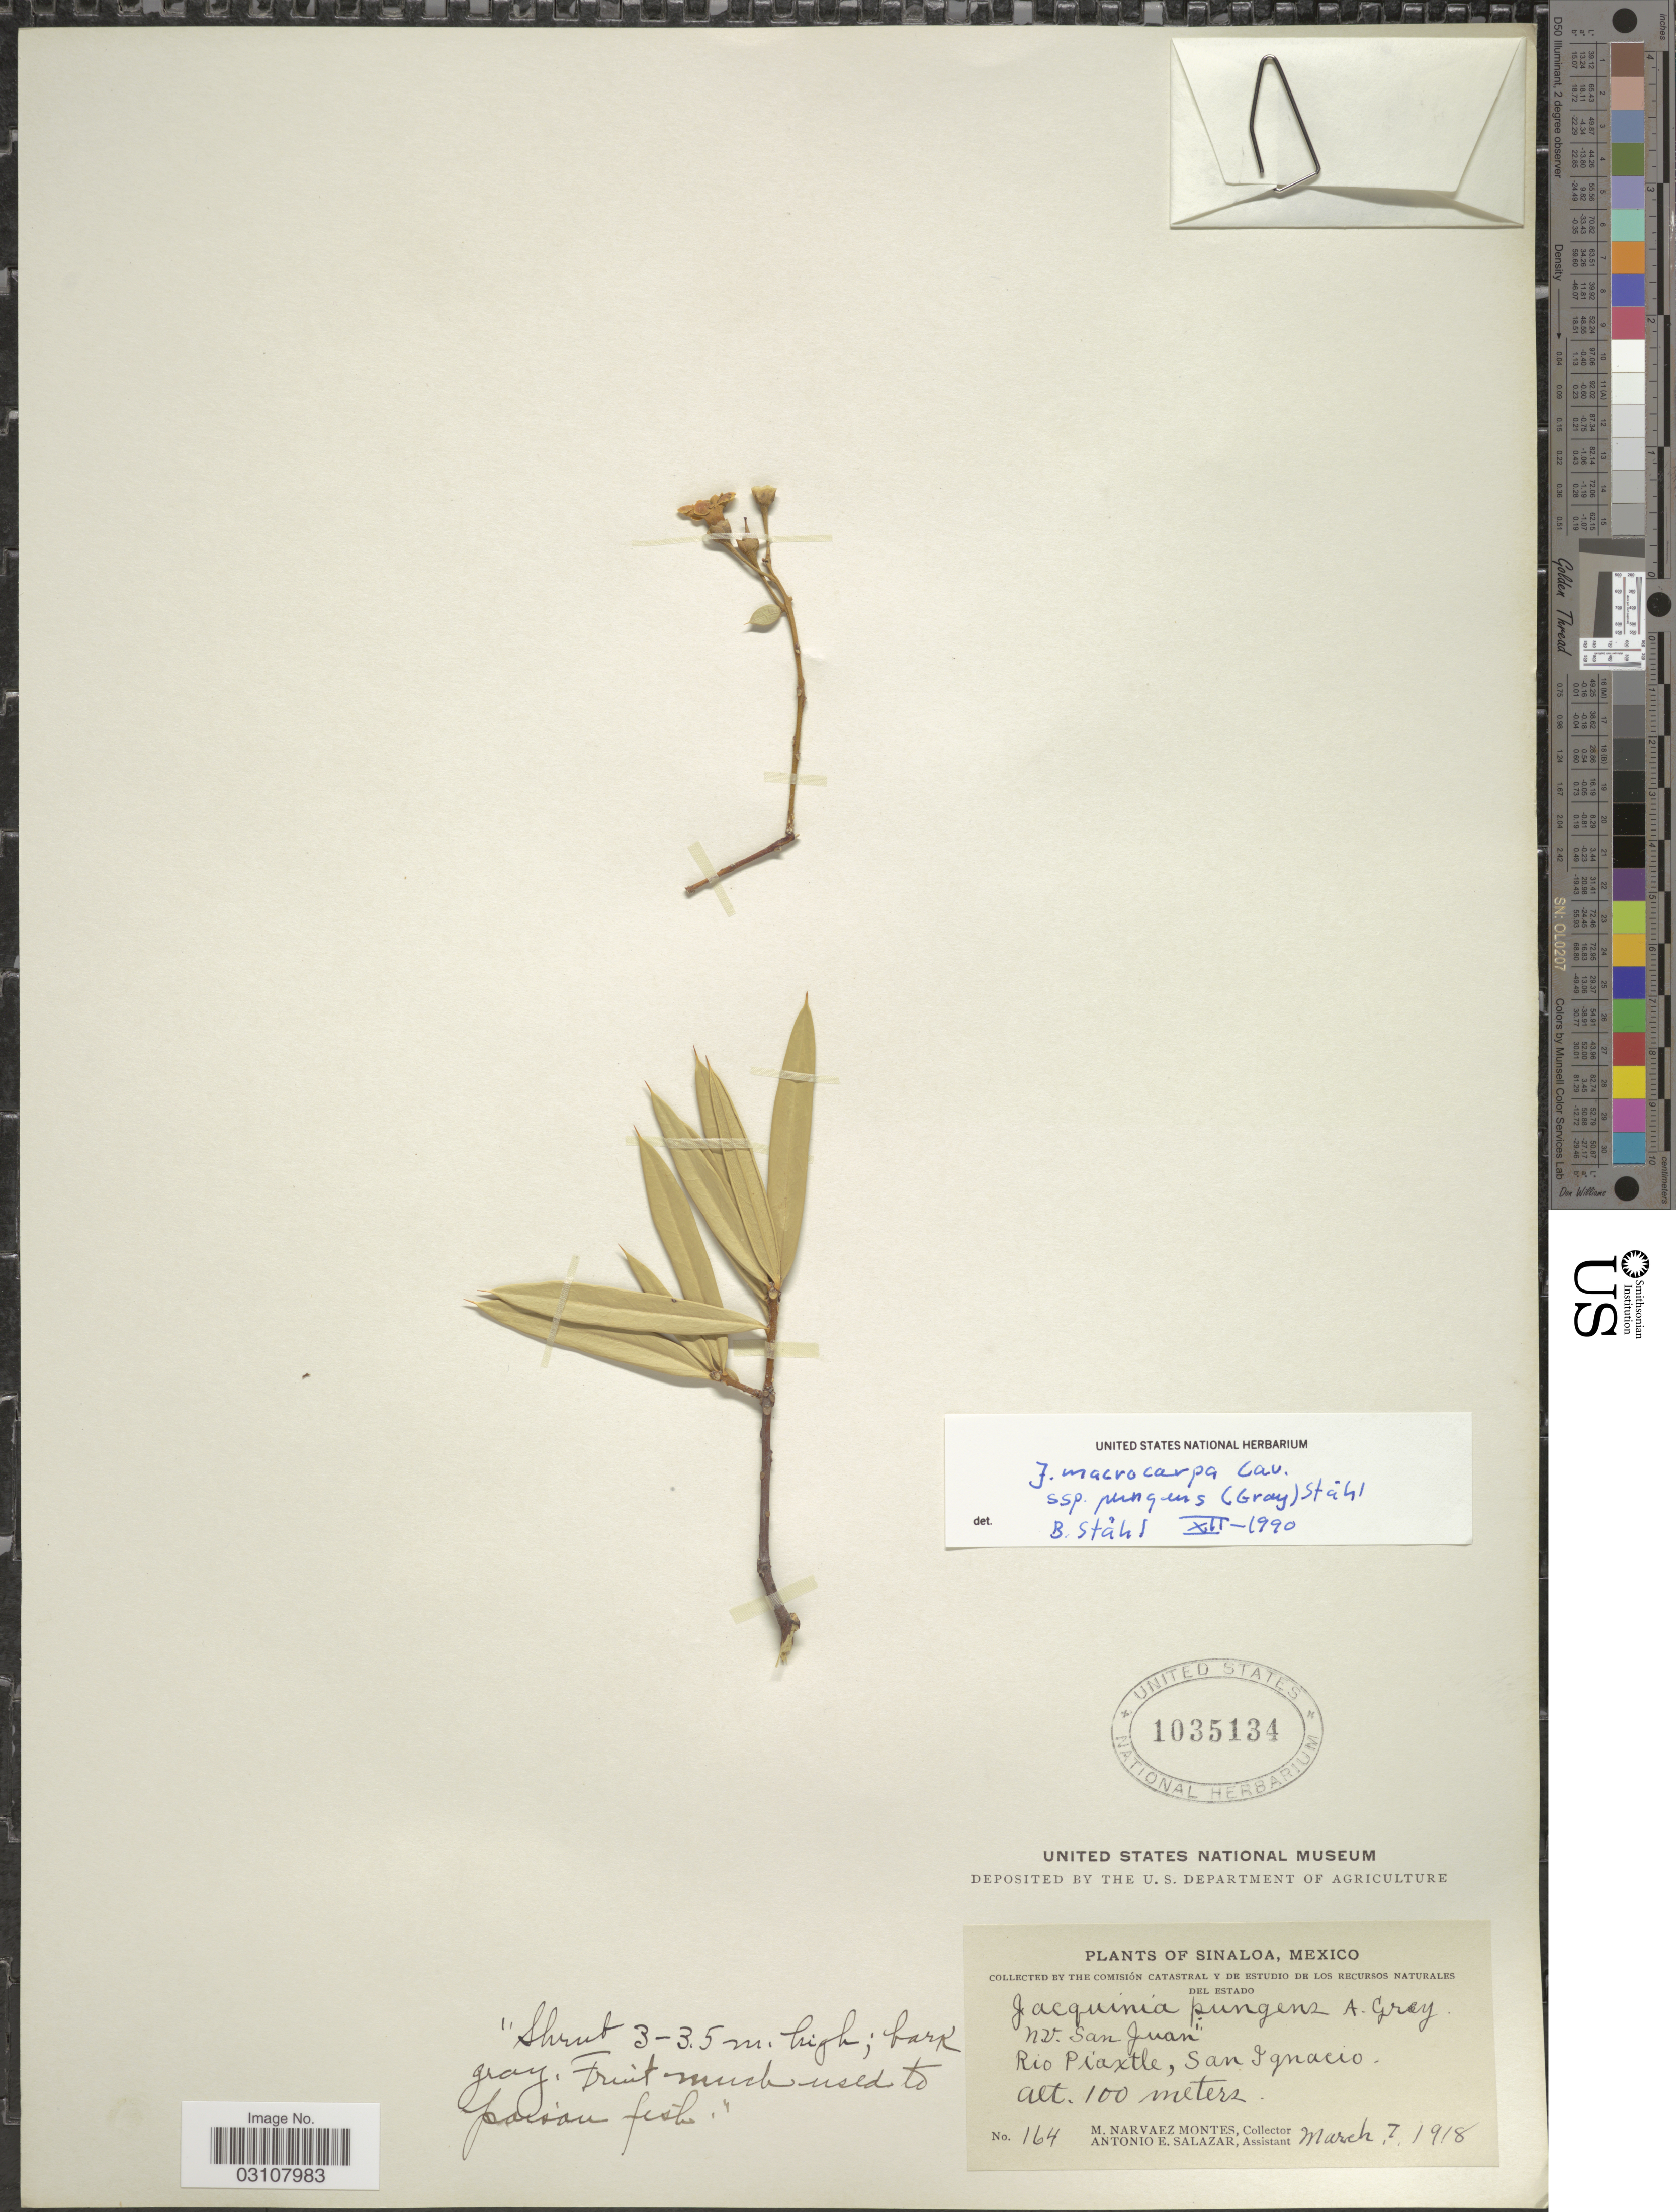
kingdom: Plantae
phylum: Tracheophyta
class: Magnoliopsida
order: Ericales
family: Primulaceae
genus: Jacquinia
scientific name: Jacquinia macrocarpa subsp. pungens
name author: Cav.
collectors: M. Narvaez-Montes & A. E. Salazar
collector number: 164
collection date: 1918-03-07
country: Mexico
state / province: Sinaloa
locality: Rio Piaxtle, San Ignacio.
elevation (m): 100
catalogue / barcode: US 1035134